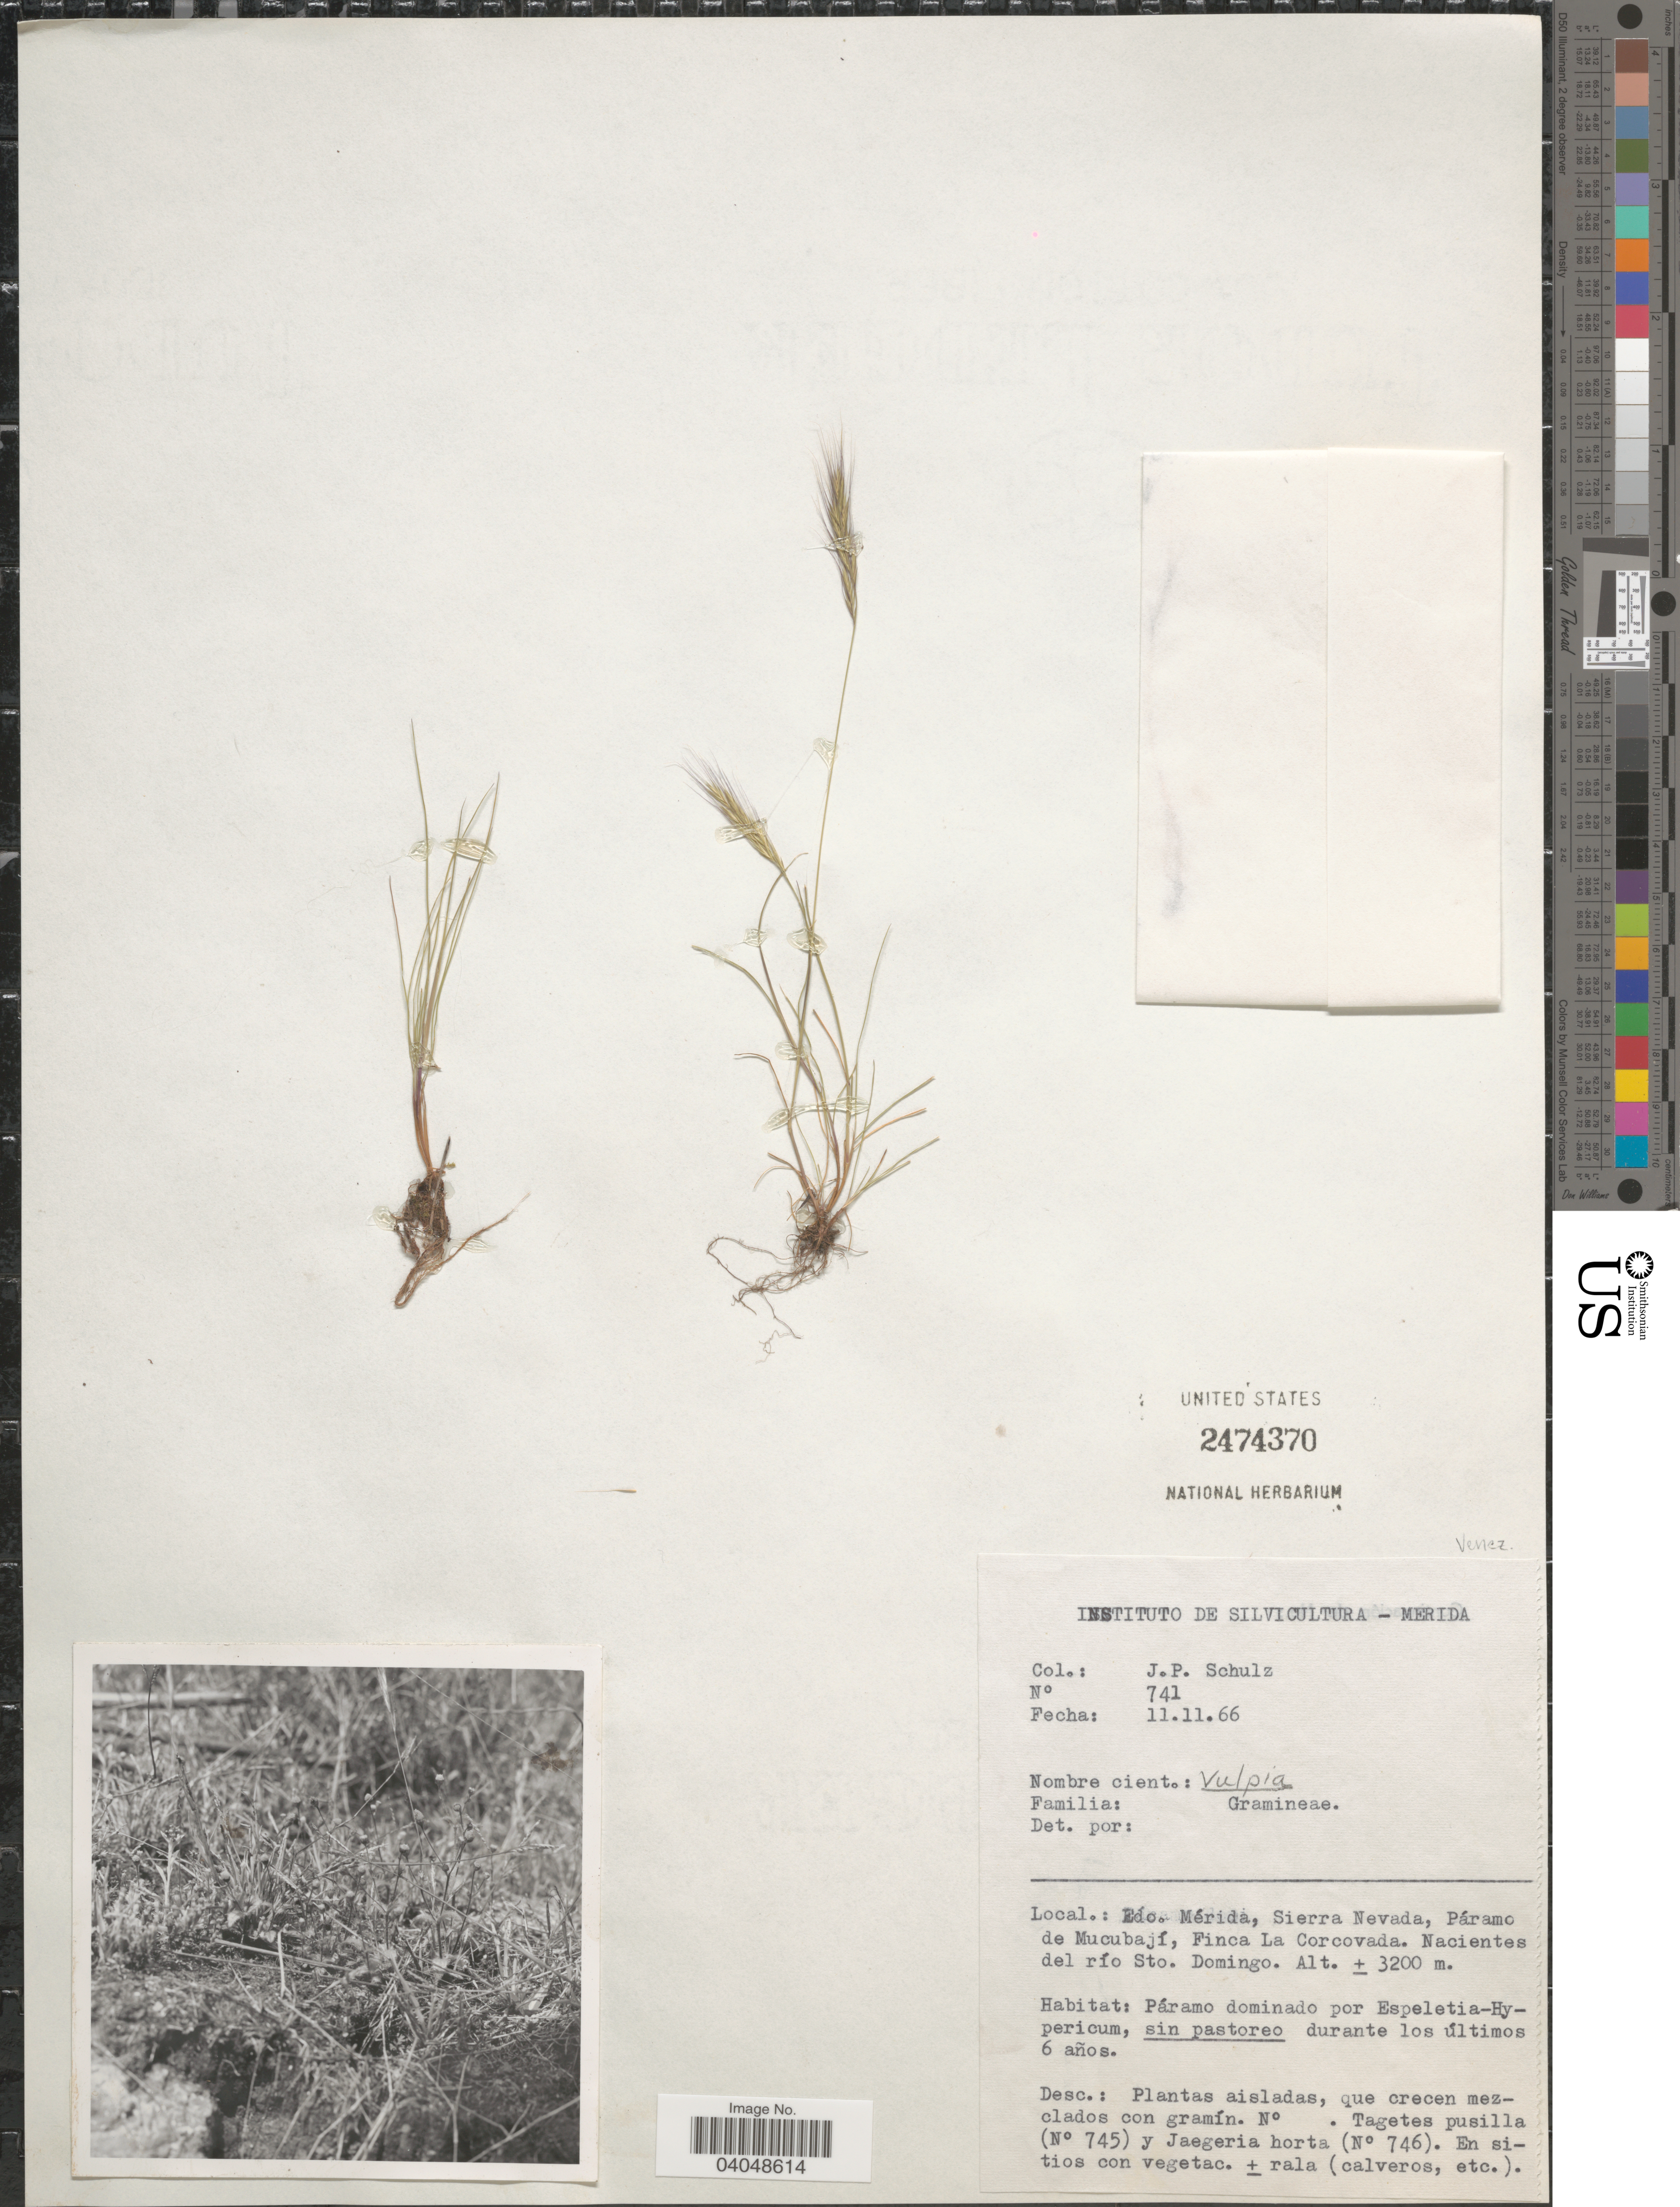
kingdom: Plantae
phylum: Tracheophyta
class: Liliopsida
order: Poales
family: Poaceae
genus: Festuca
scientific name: Festuca sp.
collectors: J. P. Schulz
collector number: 741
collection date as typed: Transcribed d/m/y: 11/11/66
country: Venezuela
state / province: Merida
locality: Sierra Nevada, Páramo de Mucubají, Finca La Corcovada. Nacientes del río Sto. Domingo.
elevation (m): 3200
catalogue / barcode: US 2474370